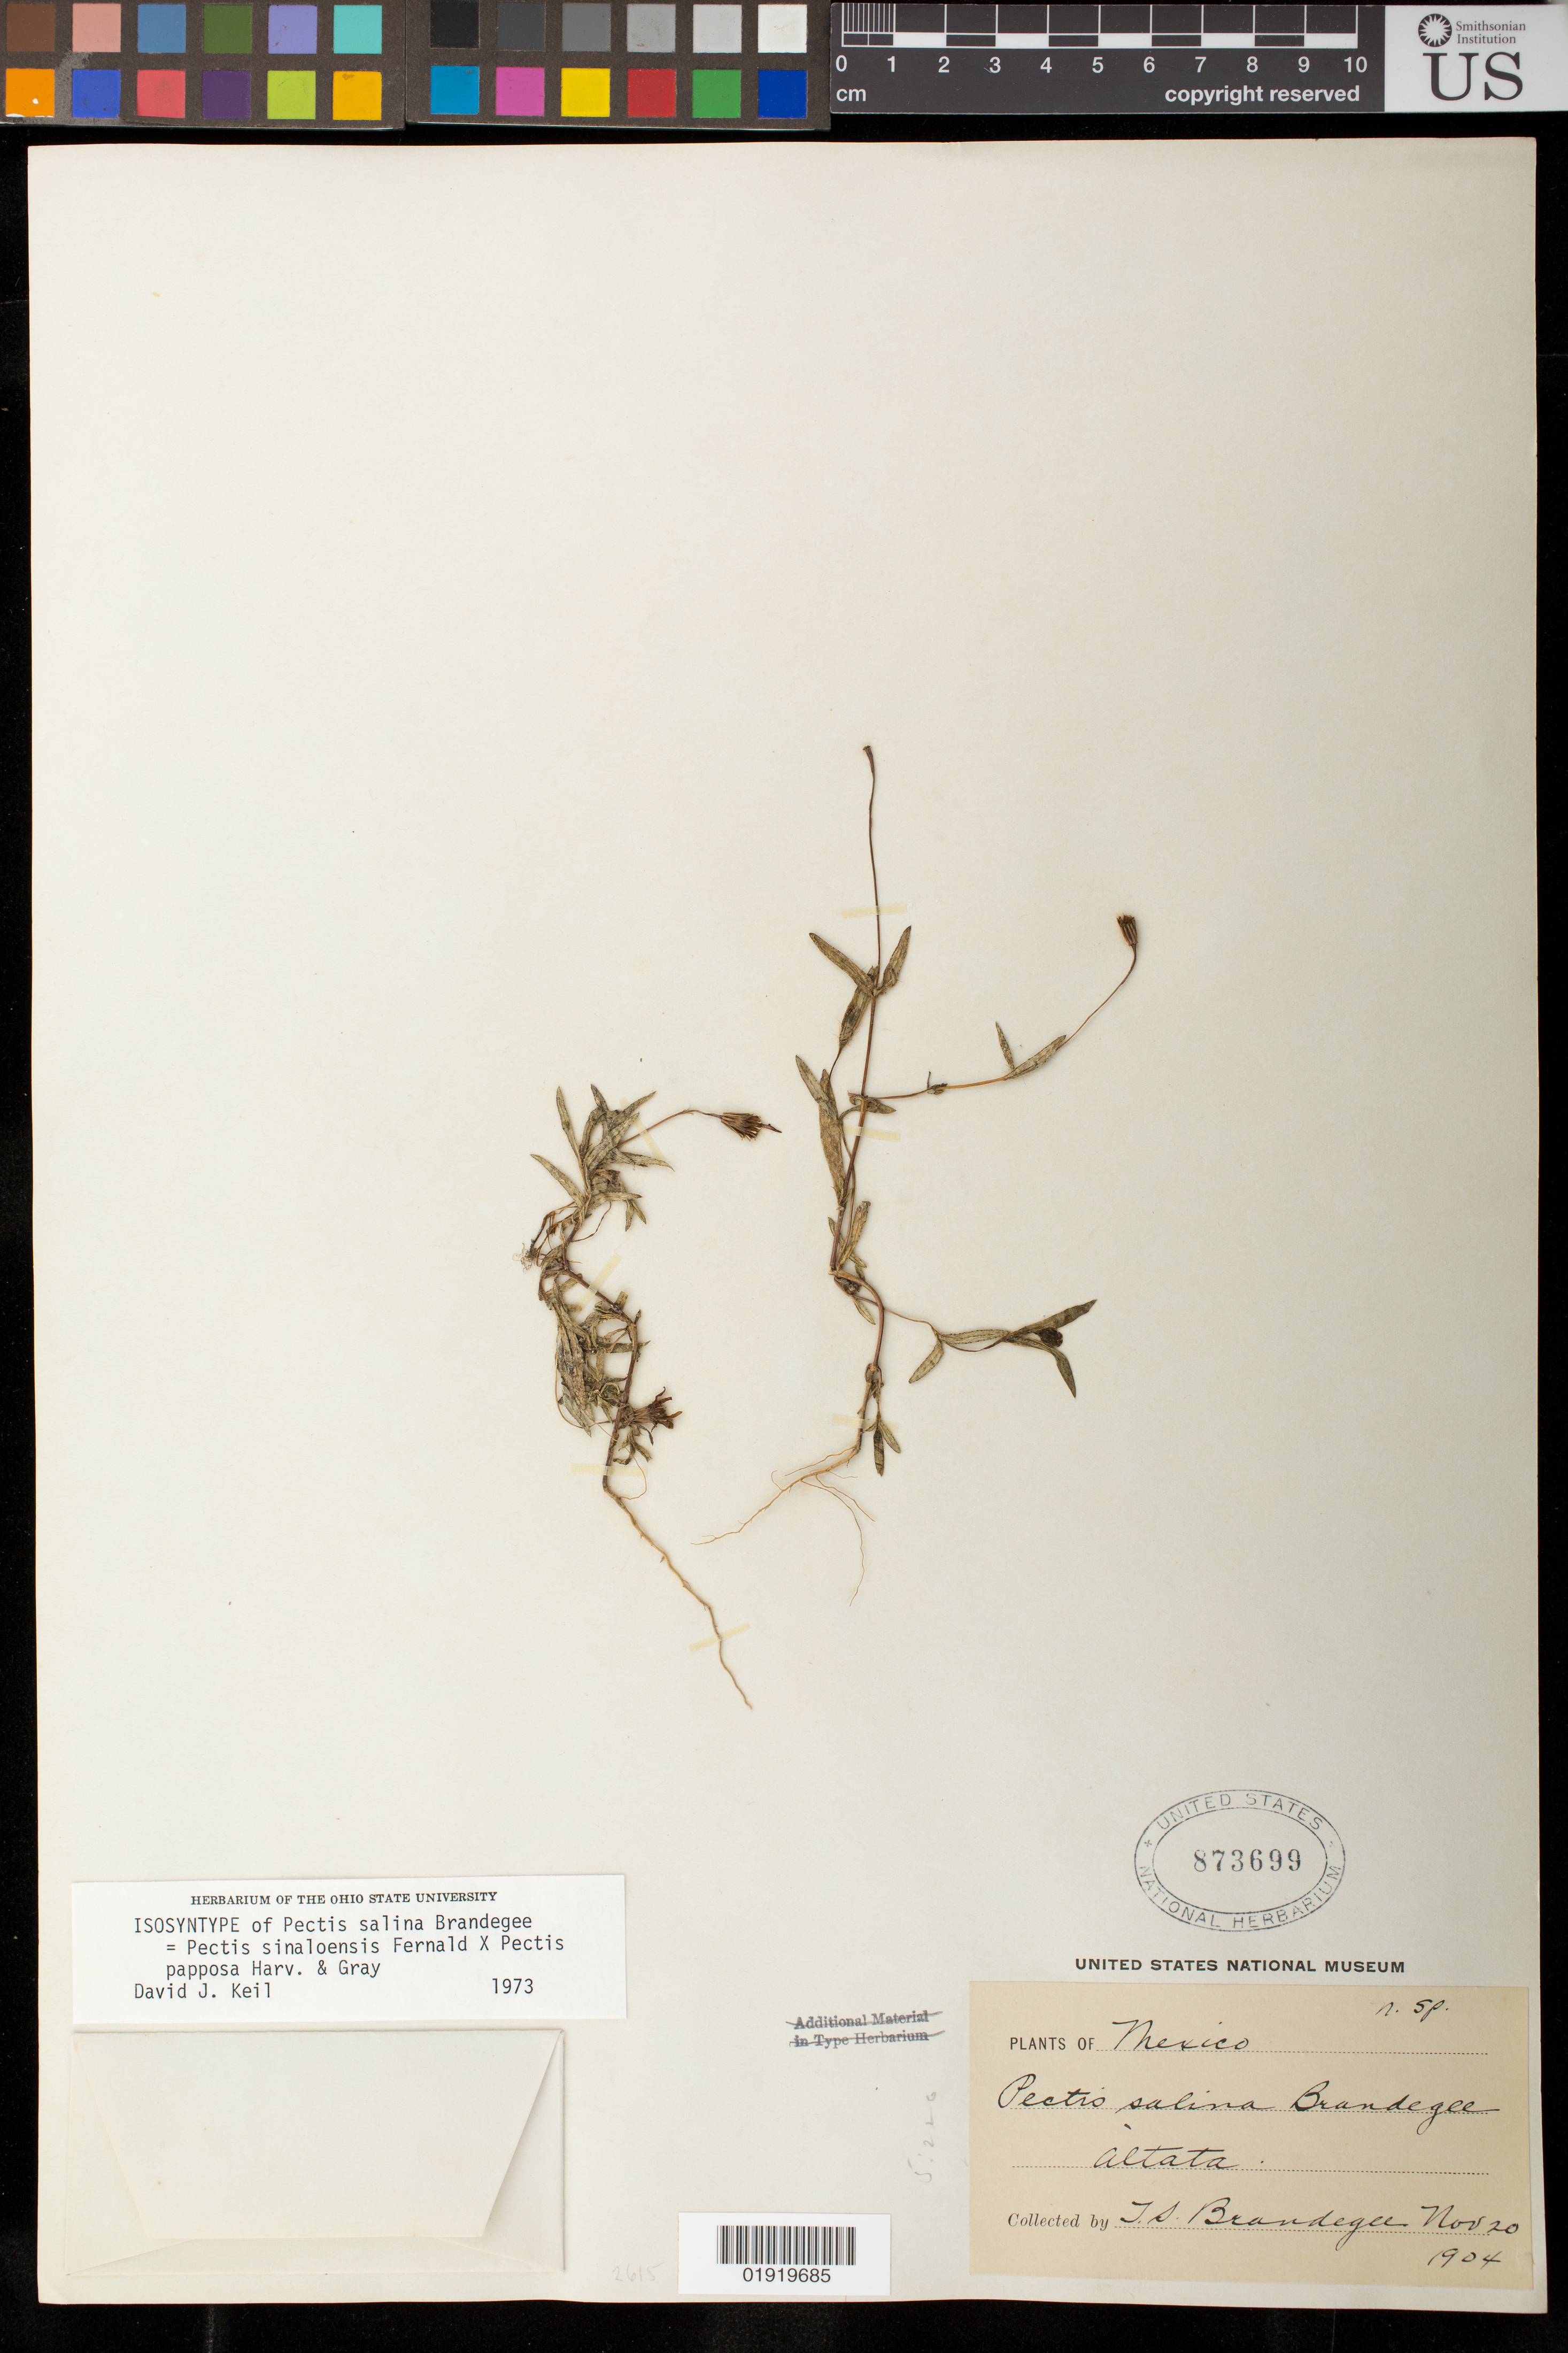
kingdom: Plantae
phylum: Tracheophyta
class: Magnoliopsida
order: Asterales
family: Asteraceae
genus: Pectis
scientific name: Pectis salina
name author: Brandegee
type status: Isosyntype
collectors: T. S. Brandegee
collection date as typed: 20 Nov 1904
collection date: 1904-11-20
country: Mexico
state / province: Sinaloa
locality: Altata.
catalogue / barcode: US 873699